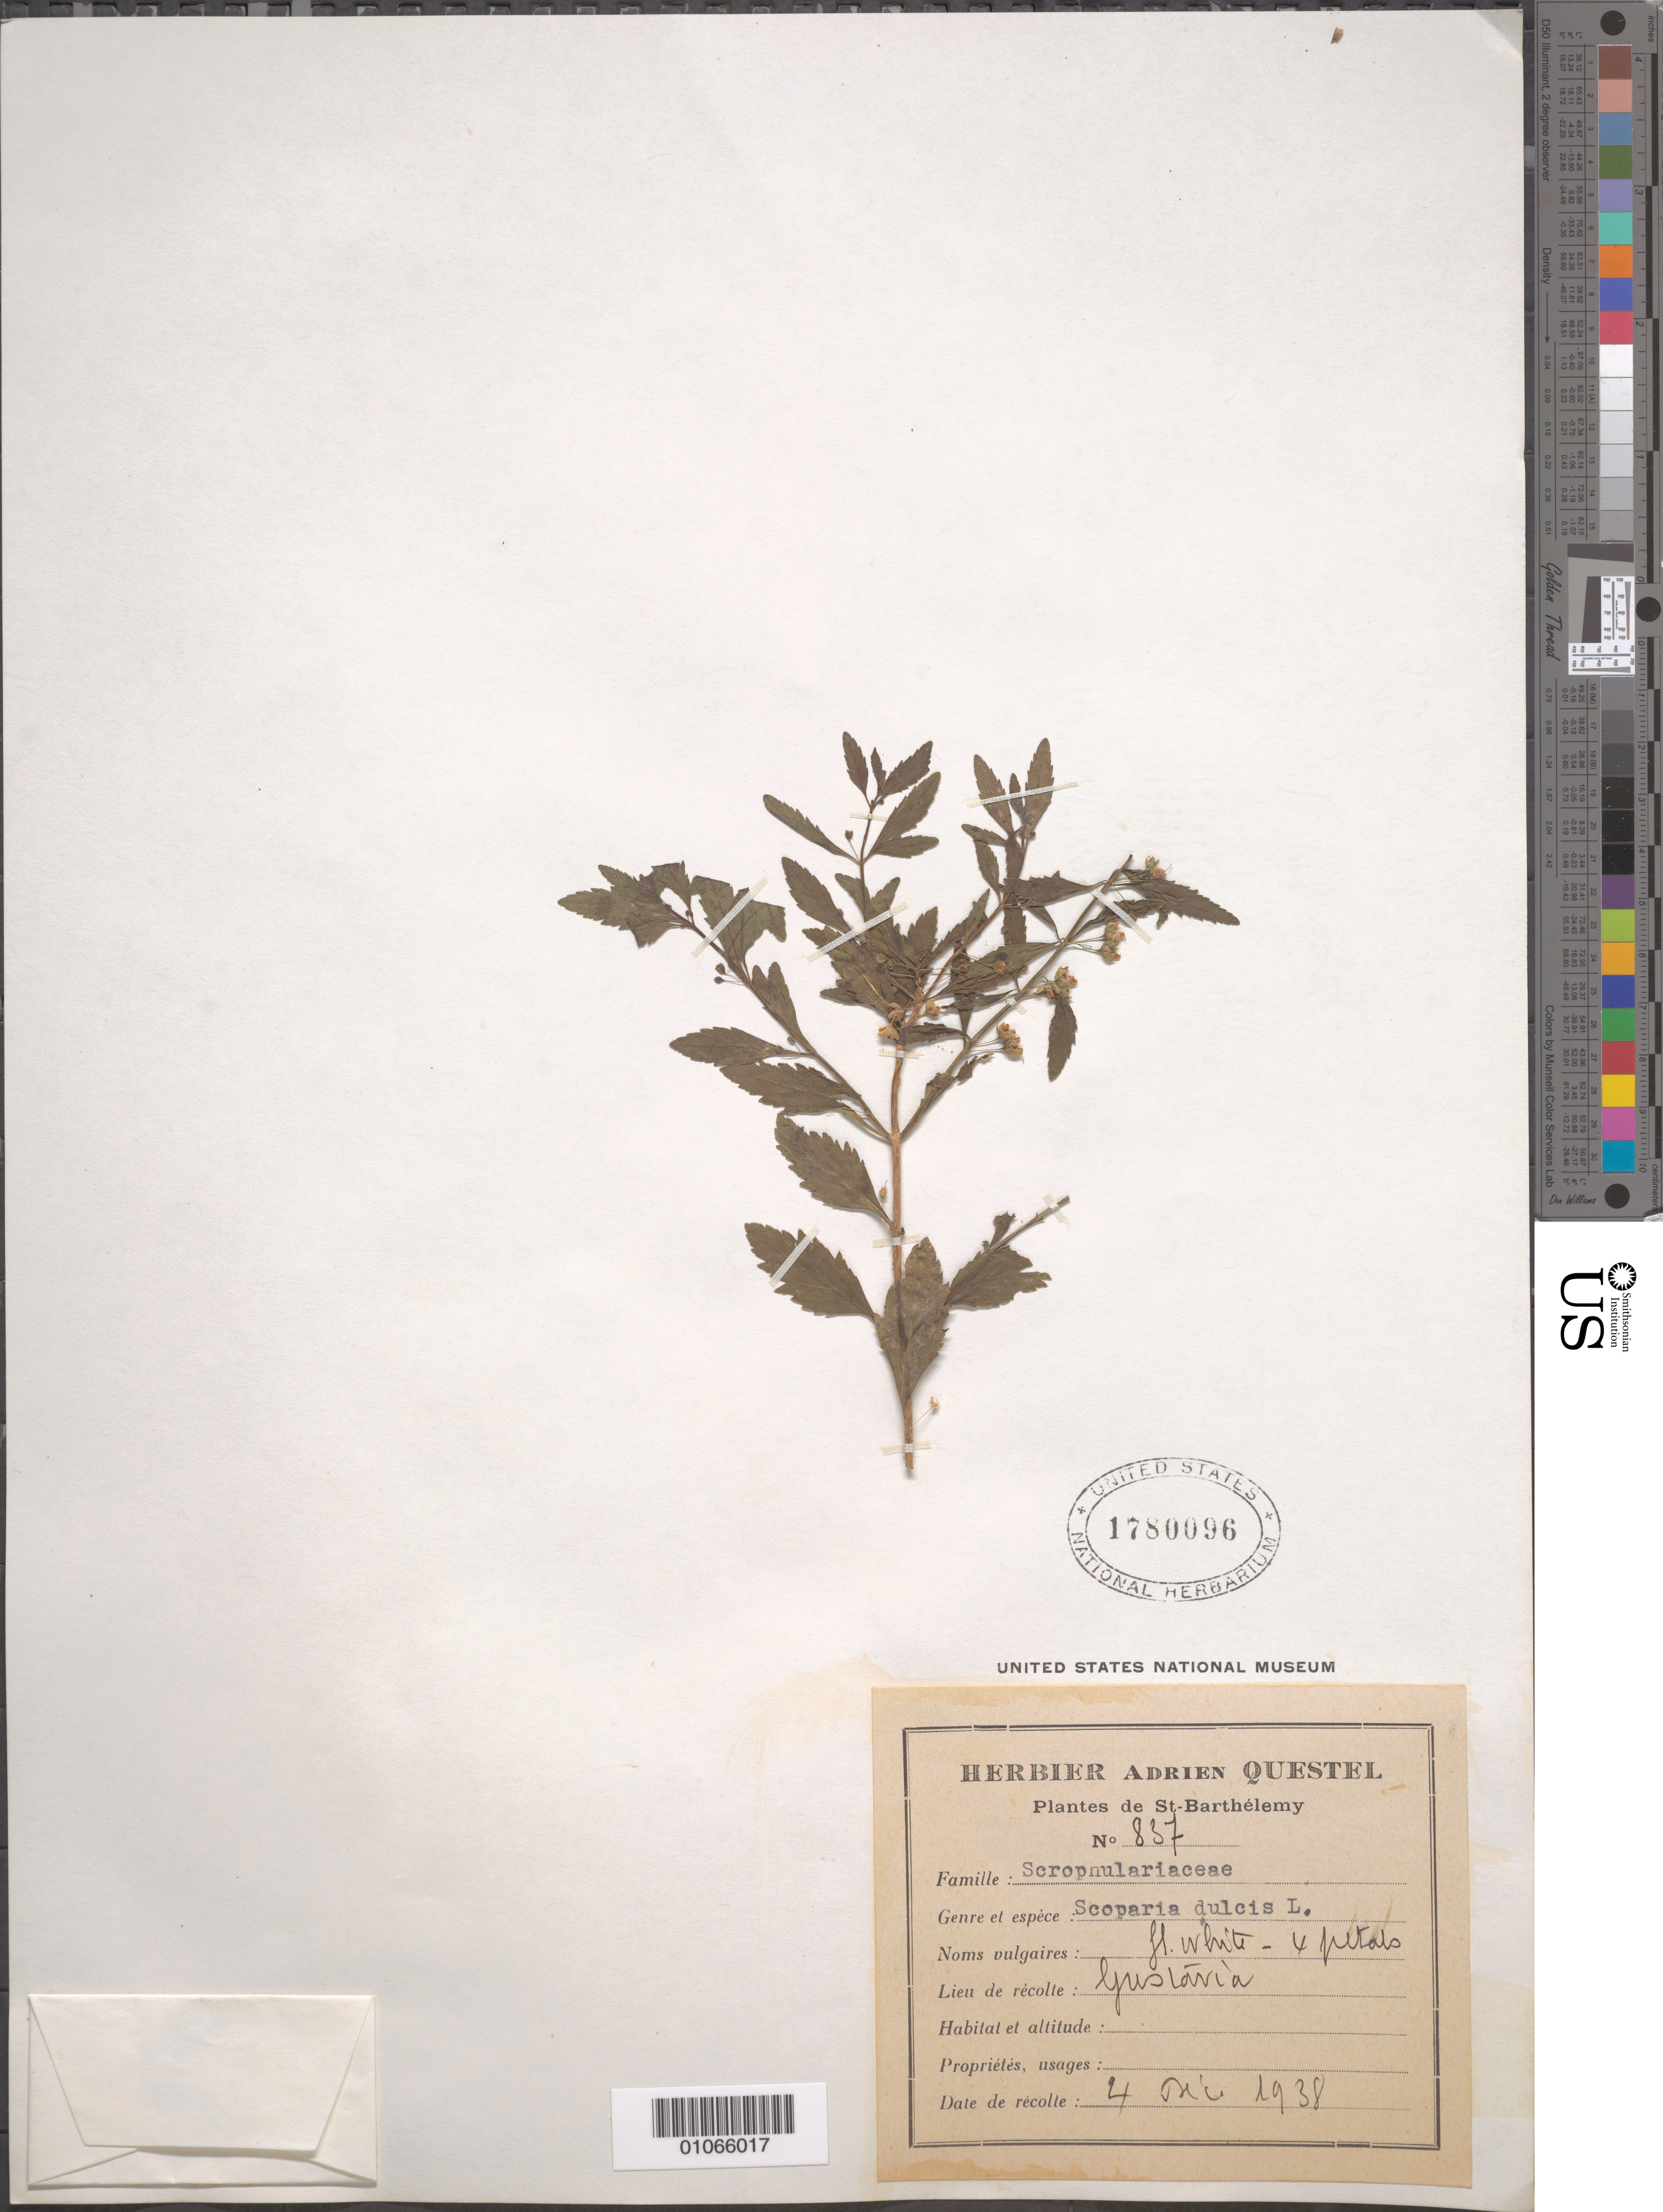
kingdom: Plantae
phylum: Tracheophyta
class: Magnoliopsida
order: Lamiales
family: Plantaginaceae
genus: Scoparia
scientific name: Scoparia dulcis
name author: L.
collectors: A. Questel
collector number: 837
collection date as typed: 04 Jun 1938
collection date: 1938-06-04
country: Saint Barthélemy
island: St. Barthélemy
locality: Gustaria?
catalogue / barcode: US 1780096